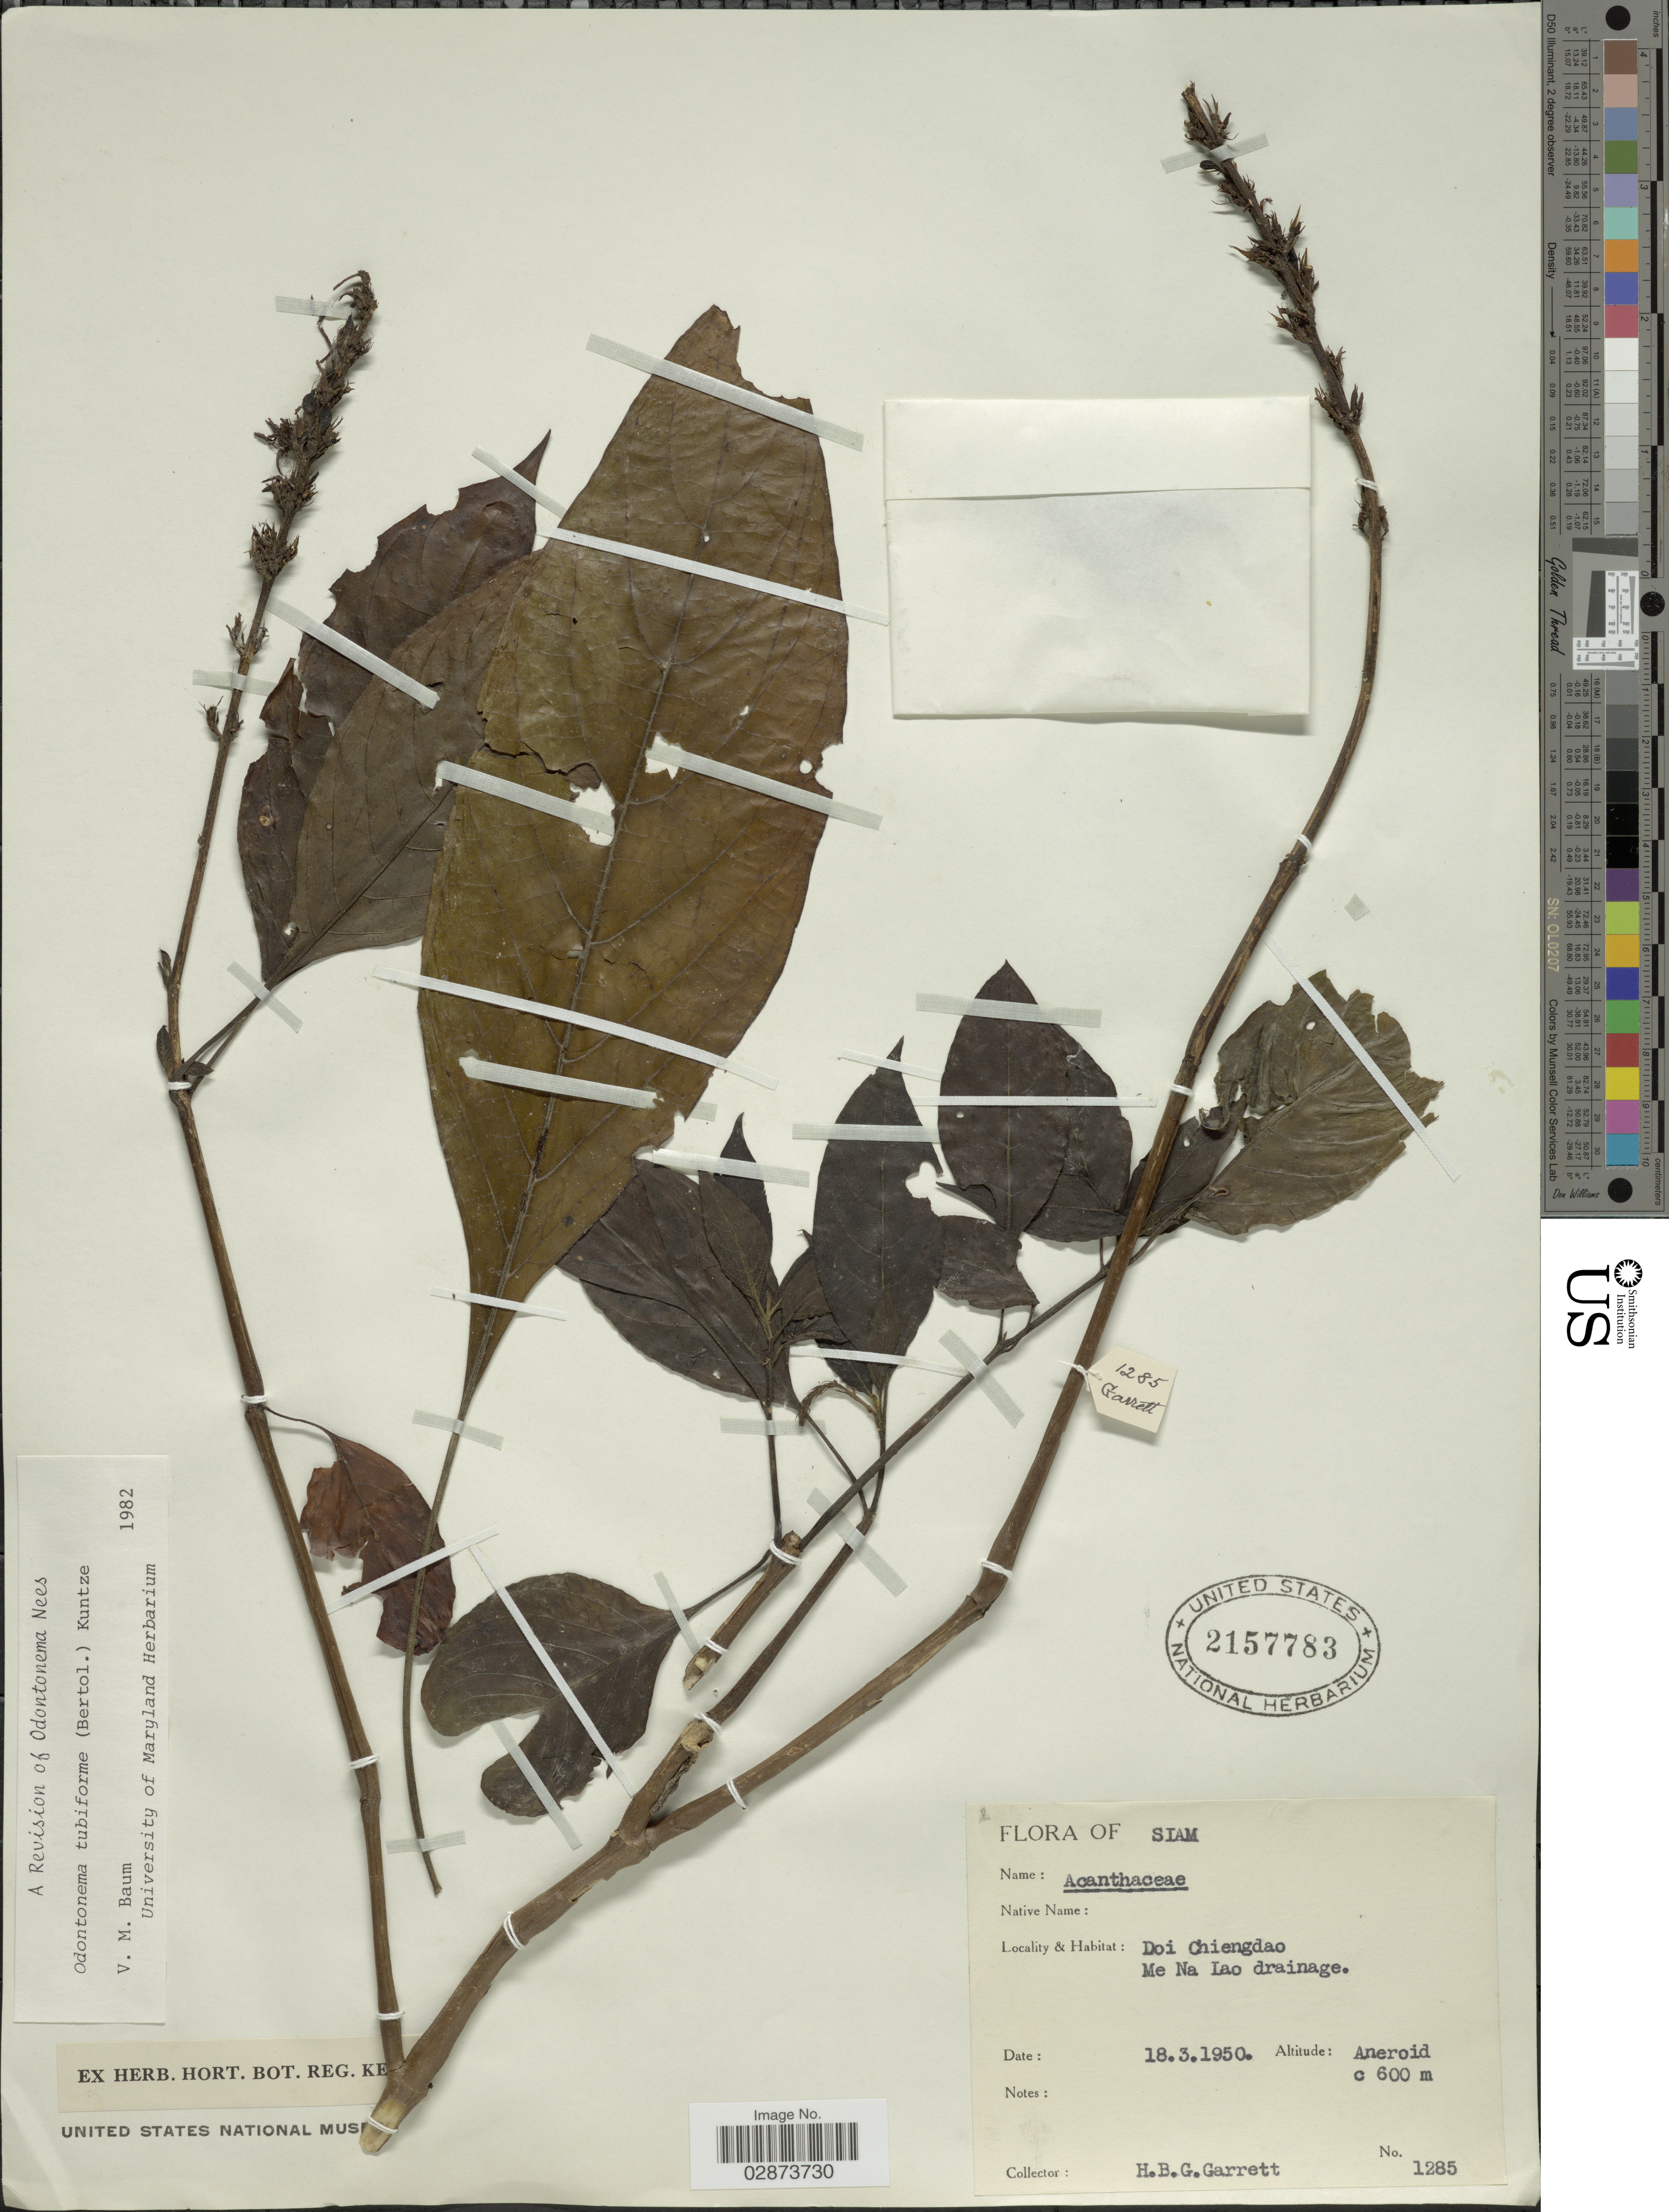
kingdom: Plantae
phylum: Tracheophyta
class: Magnoliopsida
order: Lamiales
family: Acanthaceae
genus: Odontonema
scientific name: Odontonema tubaeforme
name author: (Bertol.) Kuntze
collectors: H. Garrett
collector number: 1285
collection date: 1950-03-18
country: Thailand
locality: Siam. Doi Chiengdao. Me Na Lao drainage.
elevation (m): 600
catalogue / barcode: US 2157783